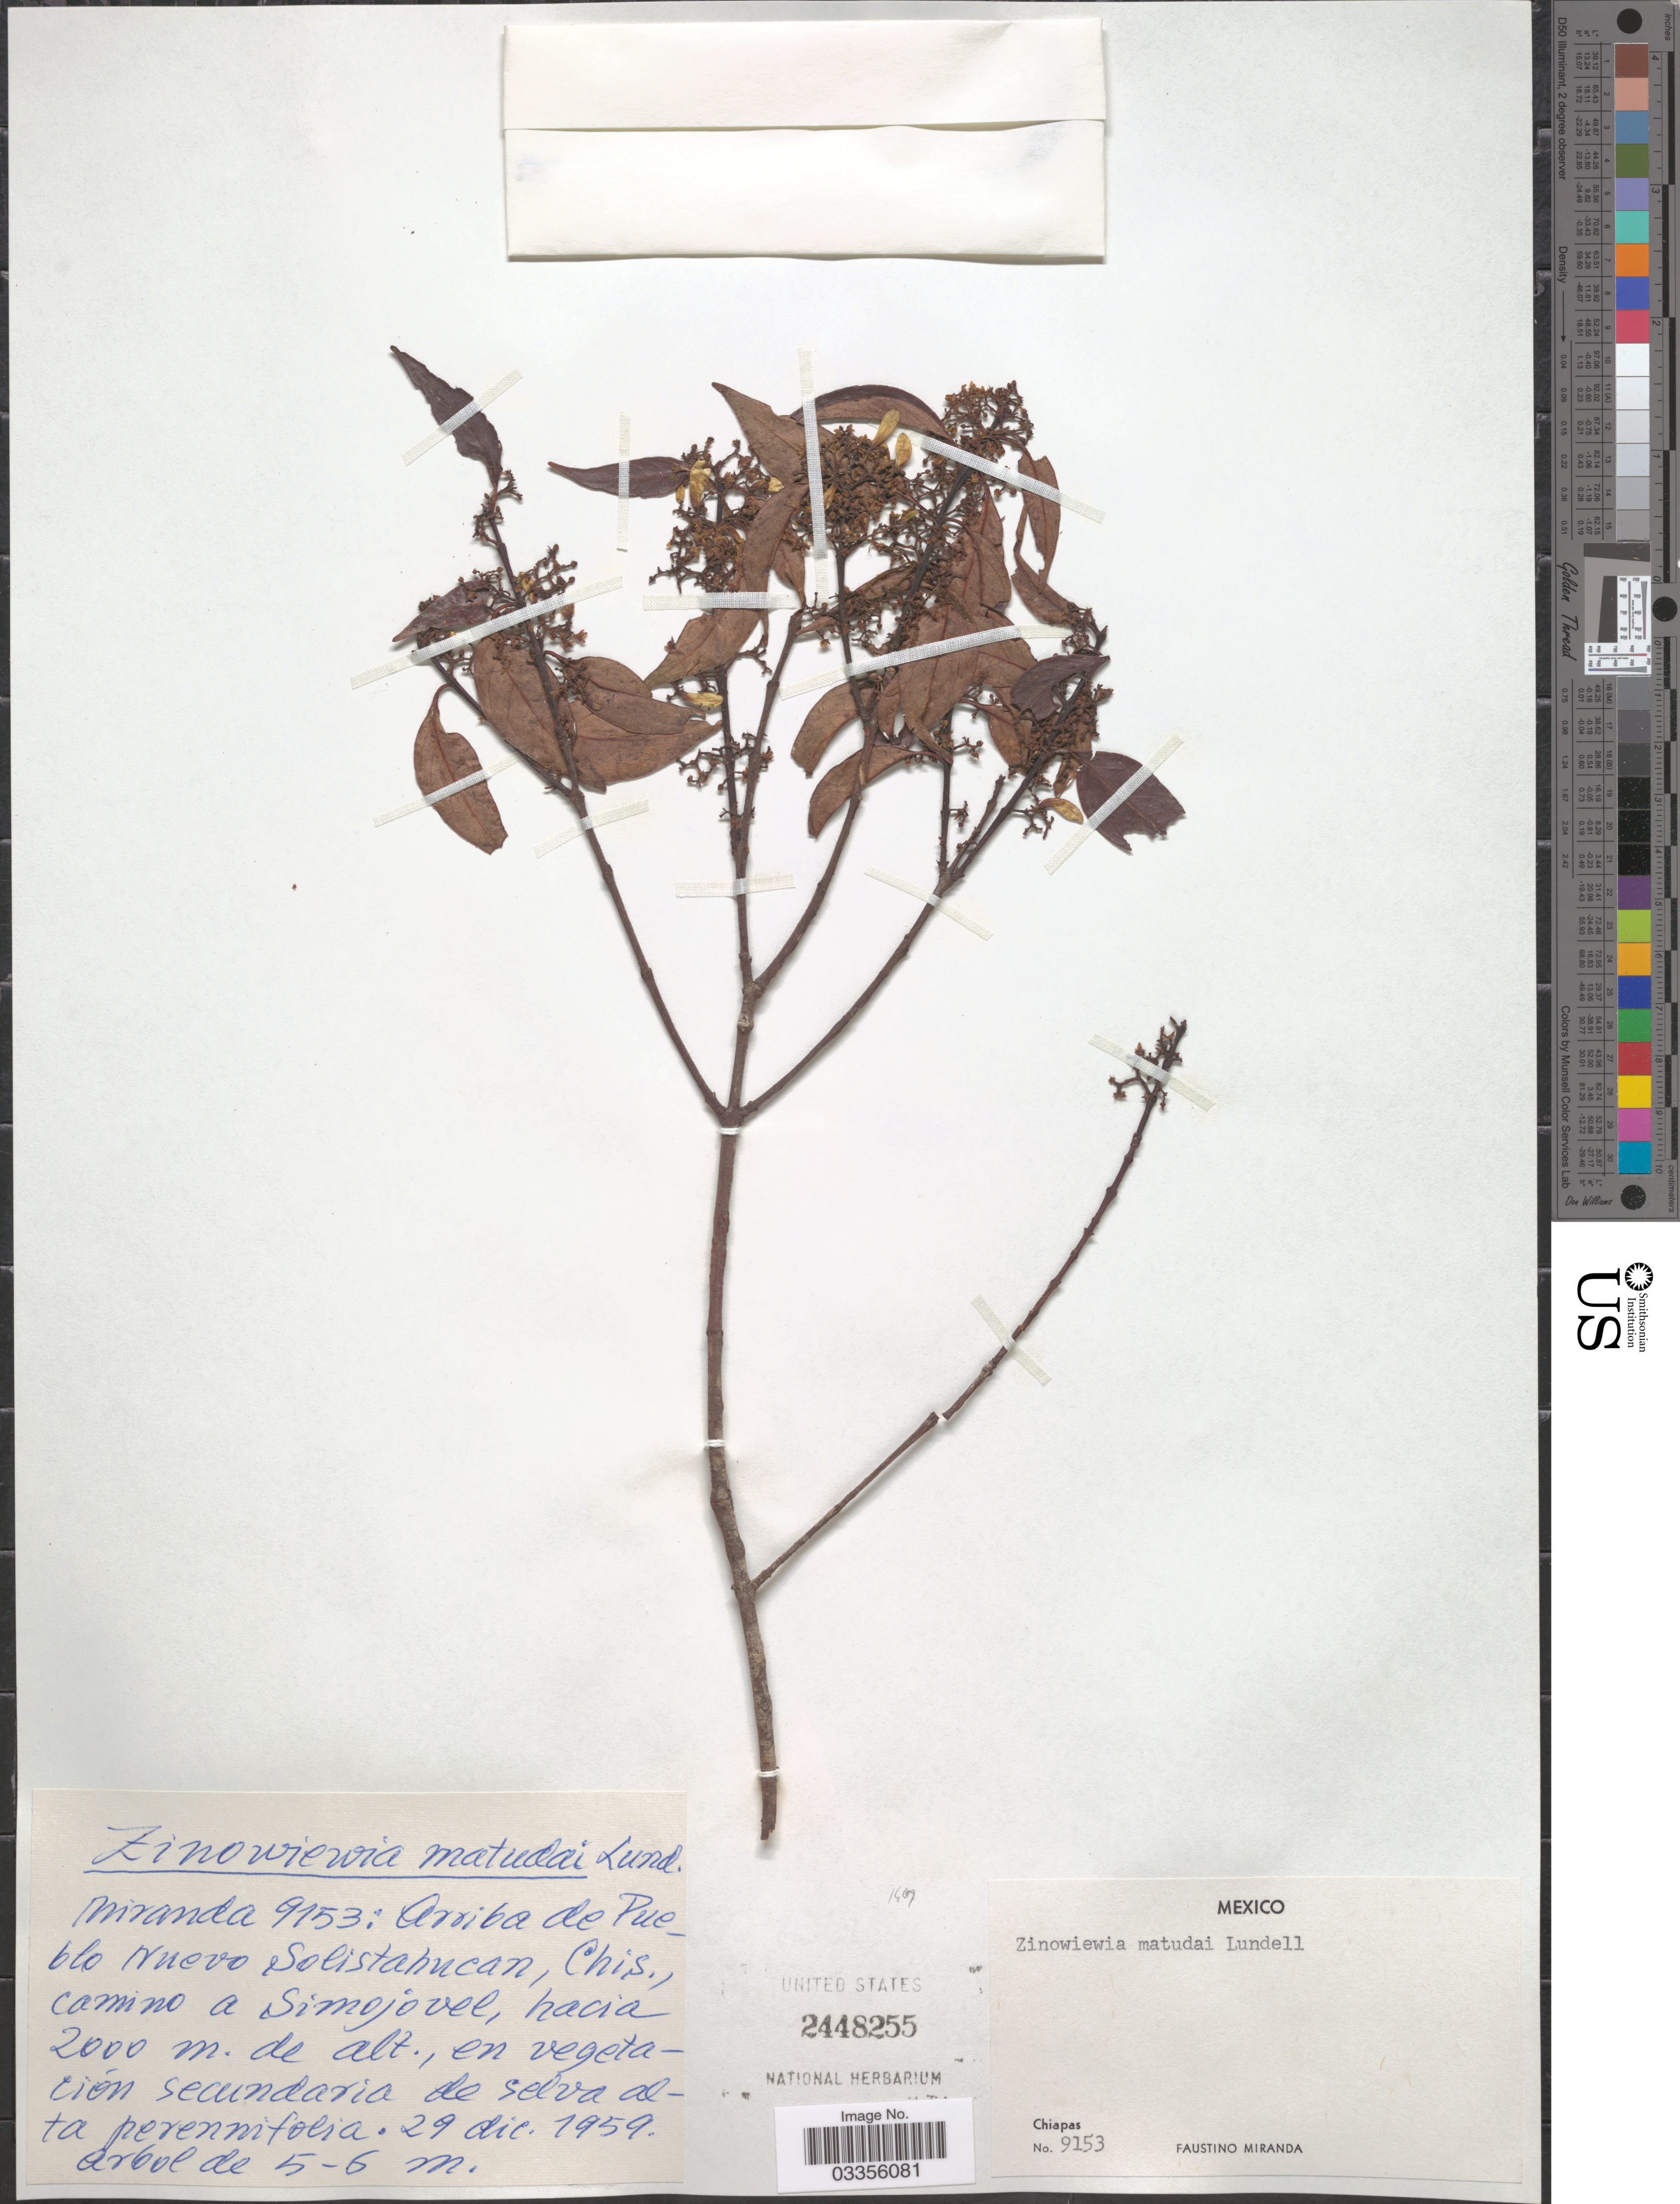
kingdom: Plantae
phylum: Tracheophyta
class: Magnoliopsida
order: Celastrales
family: Celastraceae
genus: Zinowiewia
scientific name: Zinowiewia matudae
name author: Lundell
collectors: F. Miranda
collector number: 9153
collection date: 1959-12-29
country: Mexico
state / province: Chiapas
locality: Arriba de Pueblo Nuevo Solistahucan, camino a Simojovel.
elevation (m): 2000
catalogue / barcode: US 2448255